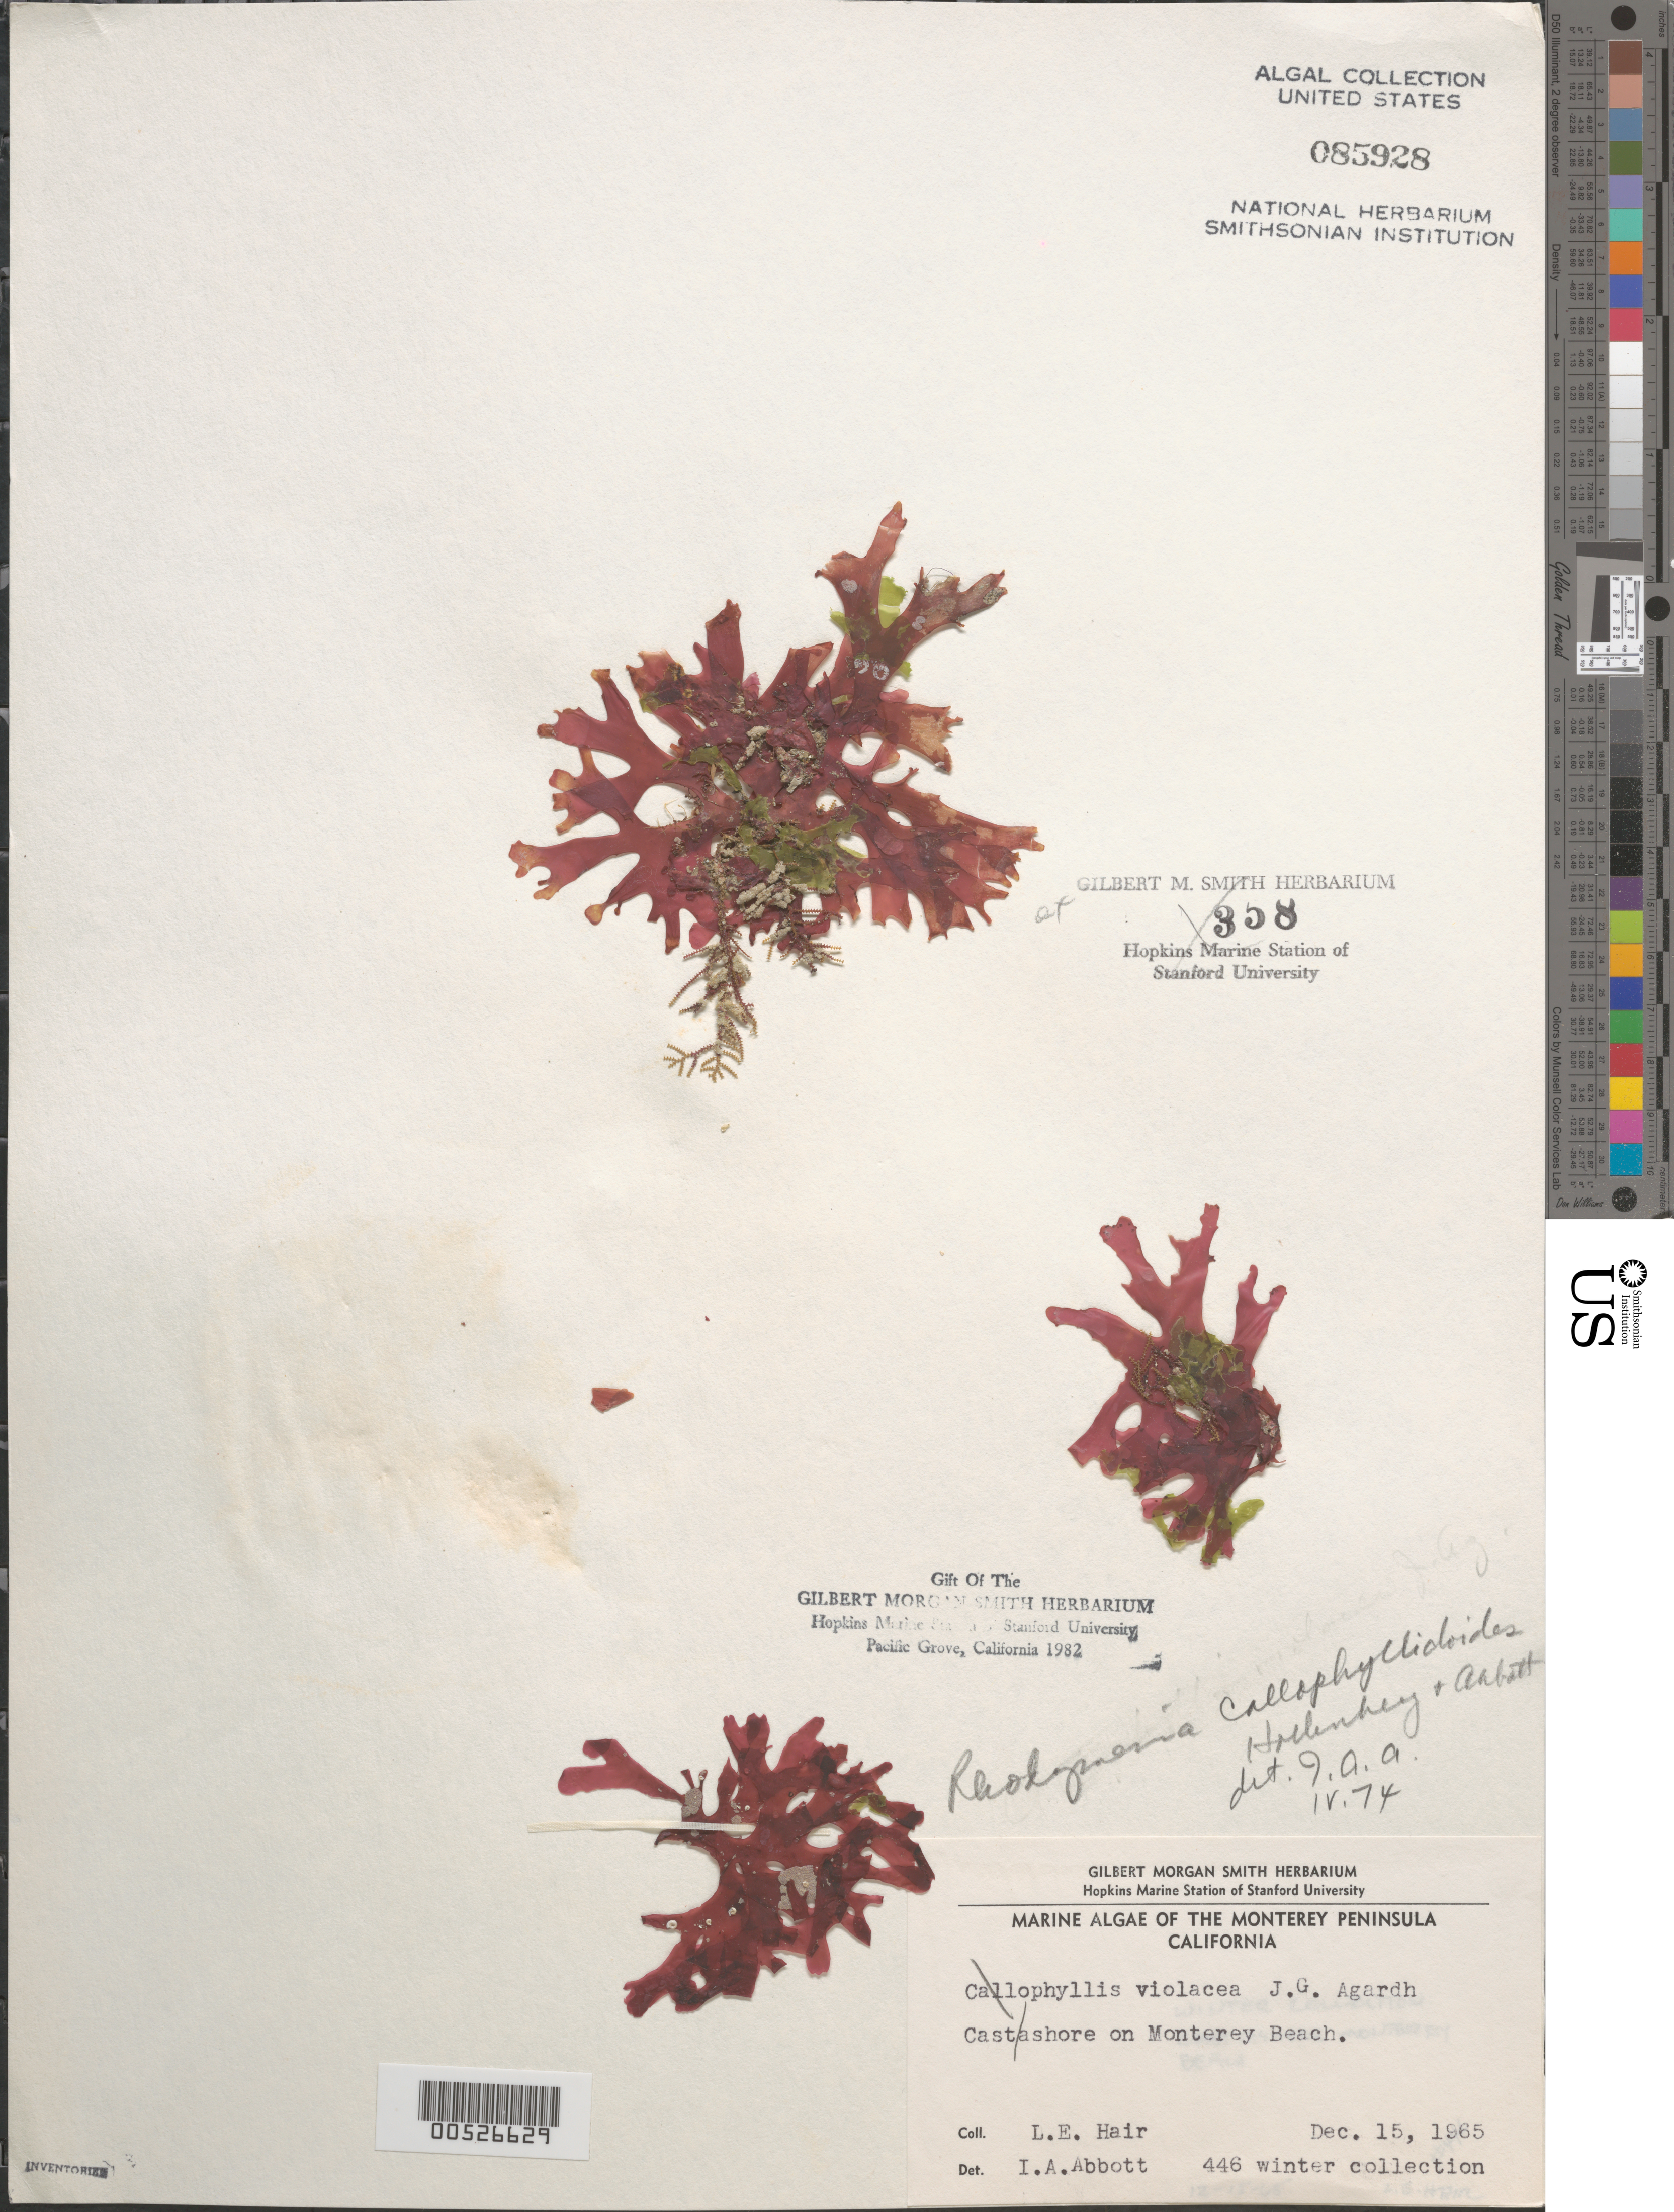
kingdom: Plantae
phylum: Rhodophyta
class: Florideophyceae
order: Rhodymeniales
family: Rhodymeniaceae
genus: Rhodymenia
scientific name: Rhodymenia callophyllidoides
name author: Hollenb. & I.A. Abbott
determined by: Abbott, Isabella A.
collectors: L. Hair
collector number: Leh 446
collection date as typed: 15 Dec 1965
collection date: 1965-12-15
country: United States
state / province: California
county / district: Monterey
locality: Monterey Beach, Monterey Peninsula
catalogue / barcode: US 85928